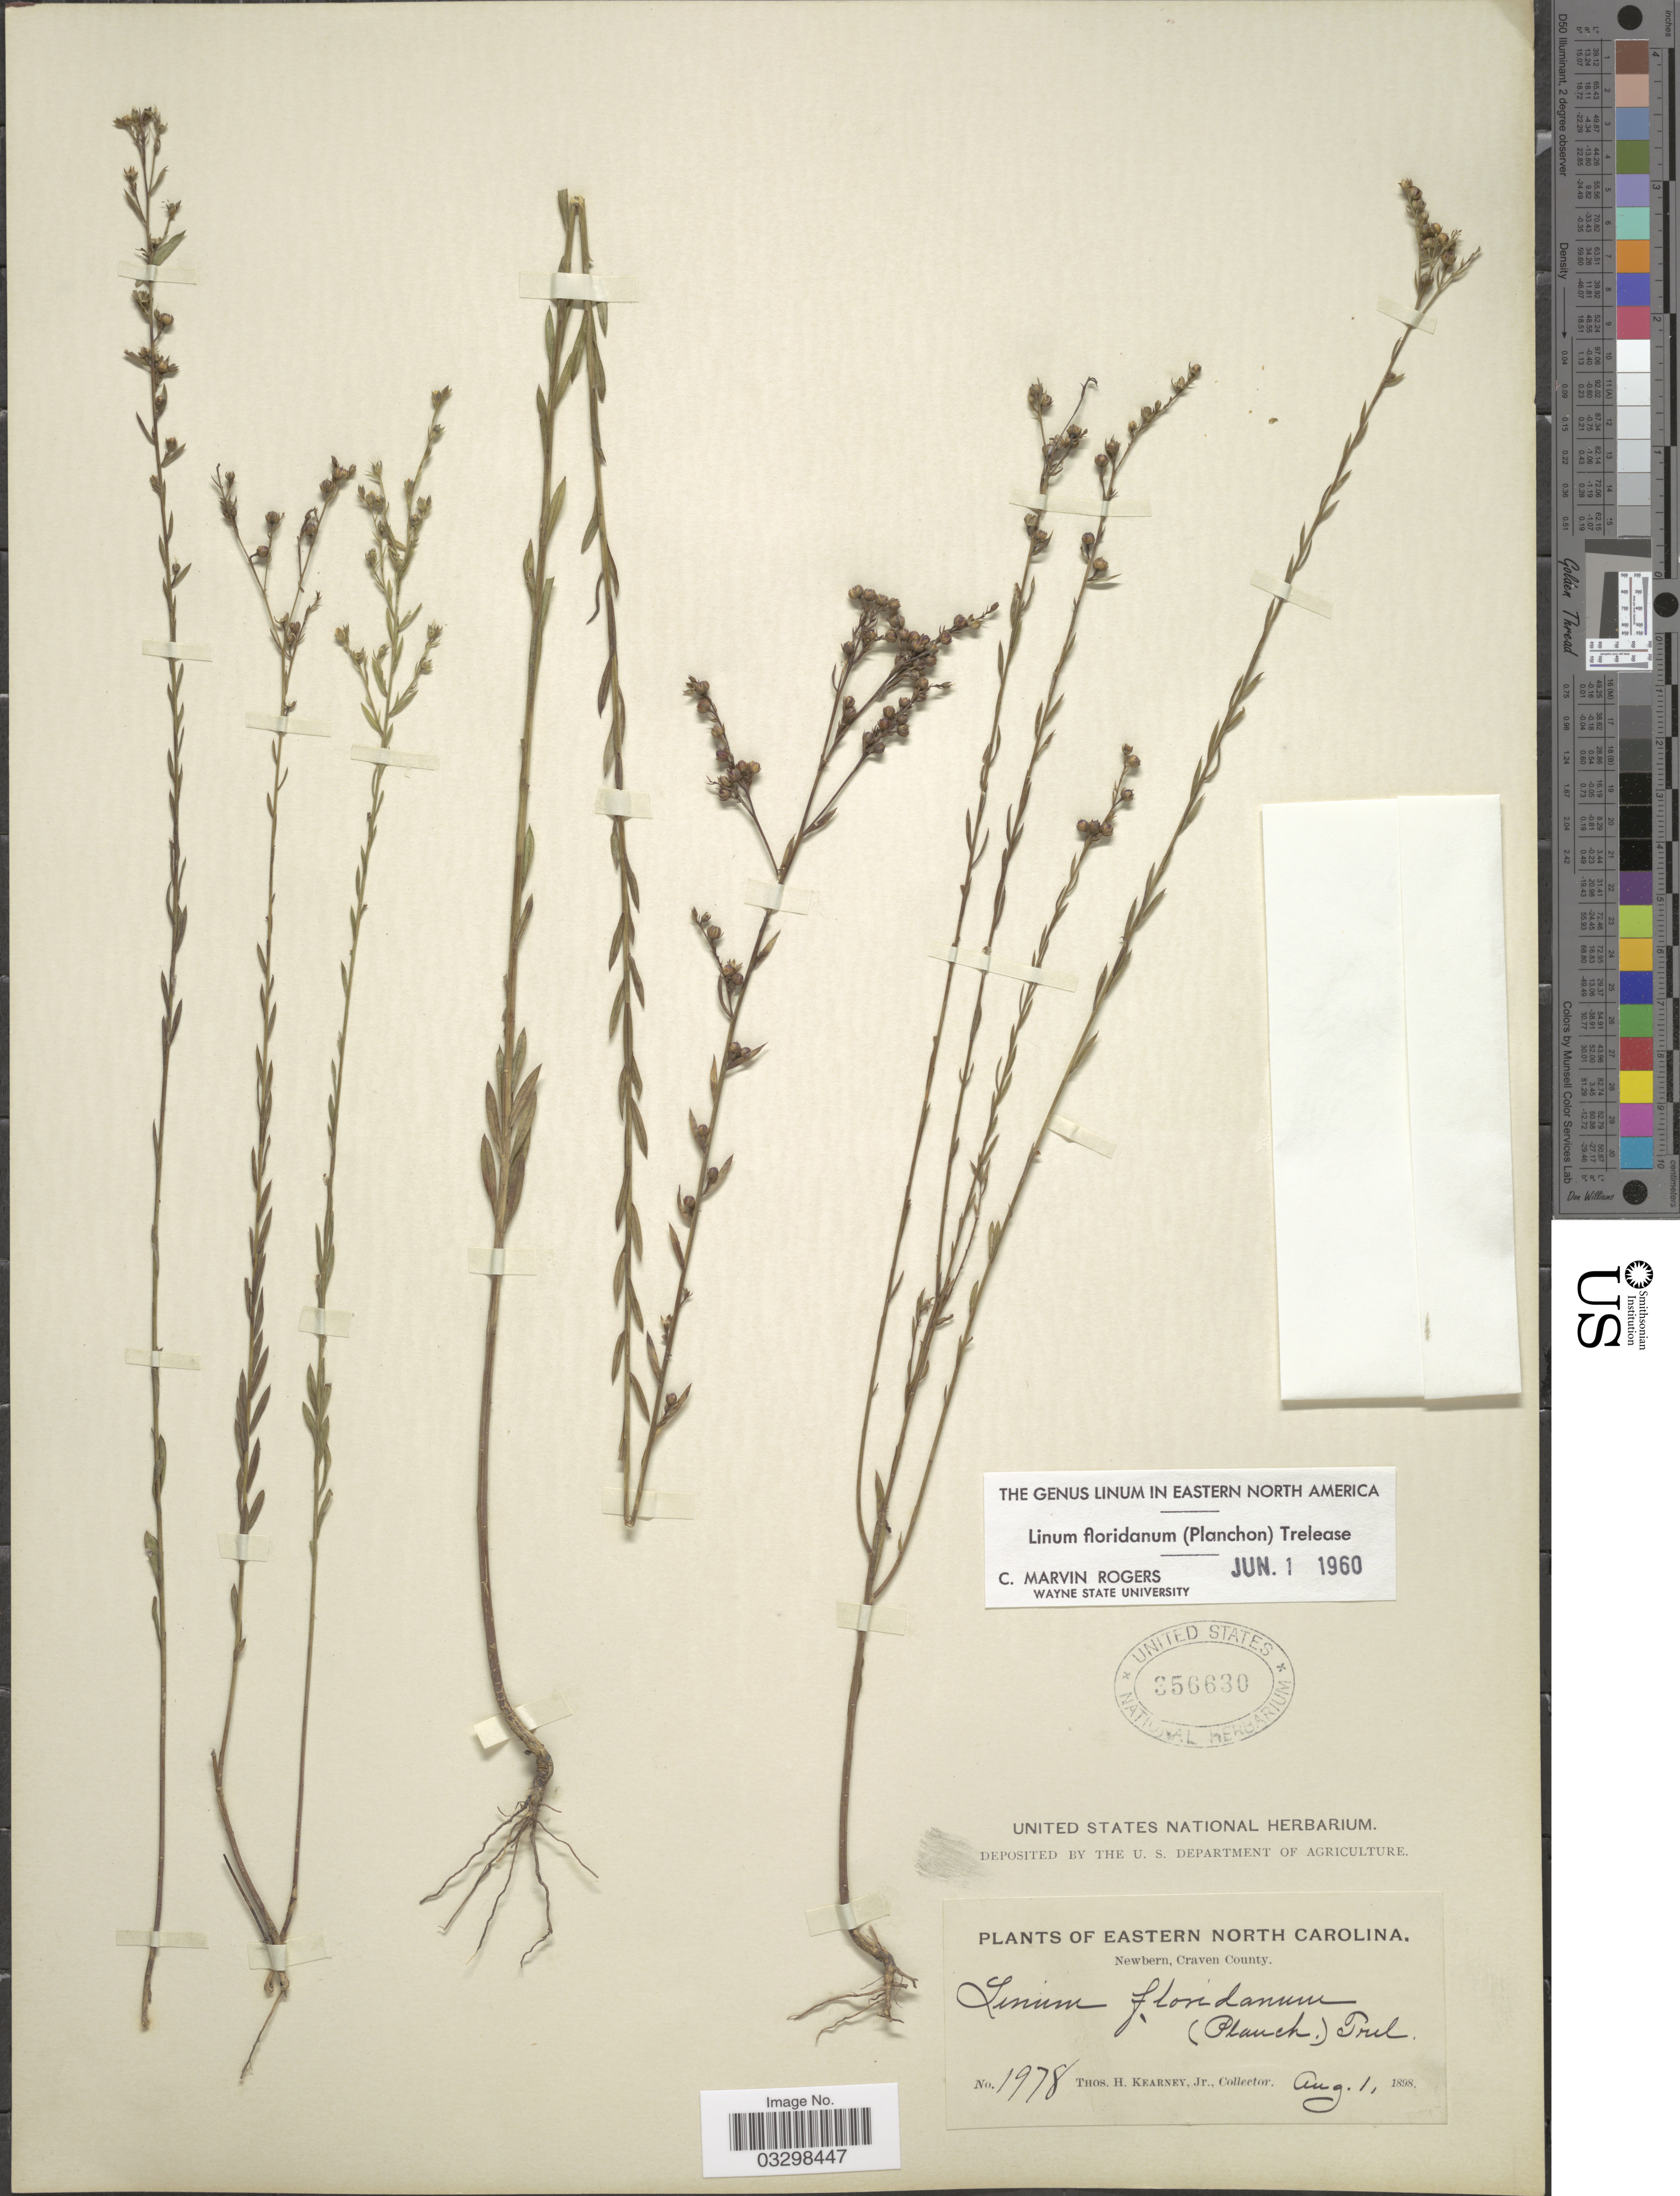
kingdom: Plantae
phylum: Tracheophyta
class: Magnoliopsida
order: Malpighiales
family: Linaceae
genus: Linum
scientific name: Linum floridanum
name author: (Planch.) Trel.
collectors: T. H. Kearney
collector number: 1978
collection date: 1898-08-01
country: United States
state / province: North Carolina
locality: Eastern North Carolina. Newbern, Craven County.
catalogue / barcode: US 356630